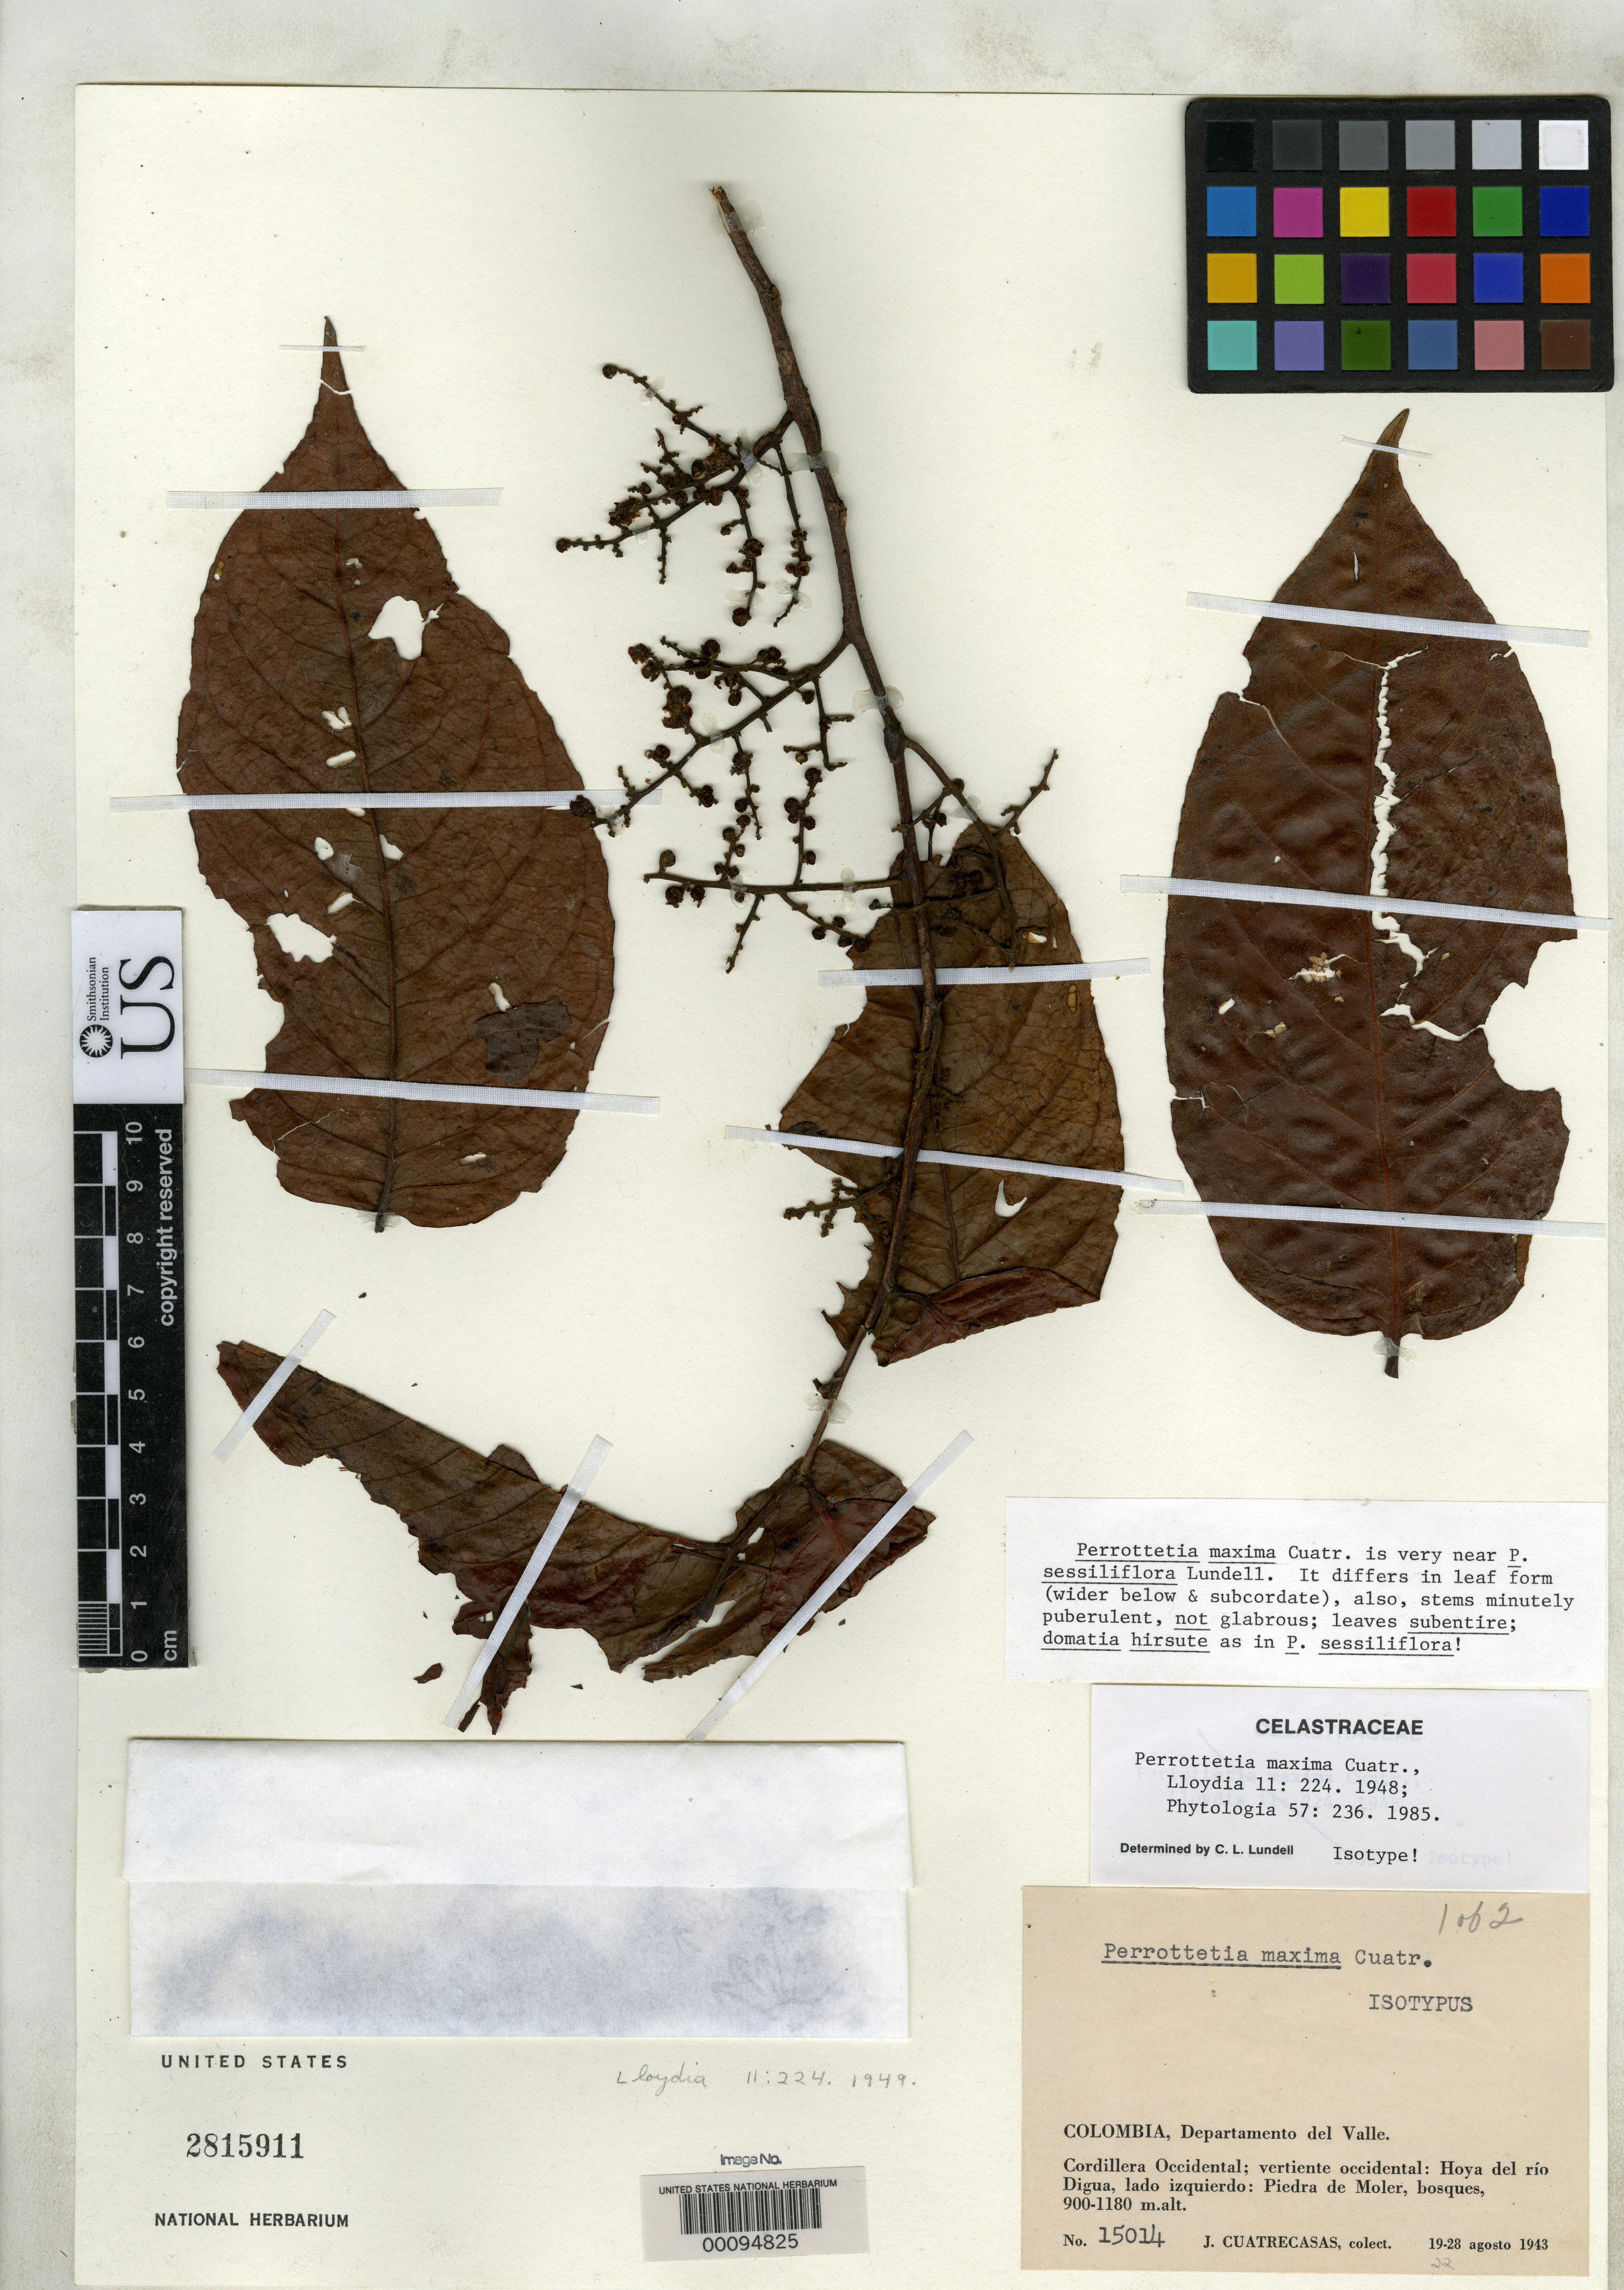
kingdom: Plantae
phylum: Tracheophyta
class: Magnoliopsida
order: Huerteales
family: Dipentodontaceae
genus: Perrottetia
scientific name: Perrottetia maxima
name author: Cuatrec.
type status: Isotype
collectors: J. Cuatrecasas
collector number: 15014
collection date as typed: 22 Aug 1943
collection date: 1943-08-22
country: Colombia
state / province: Valle del Cauca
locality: Hoya del Rio Digua, Piedra de Moler.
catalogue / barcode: US 2815911